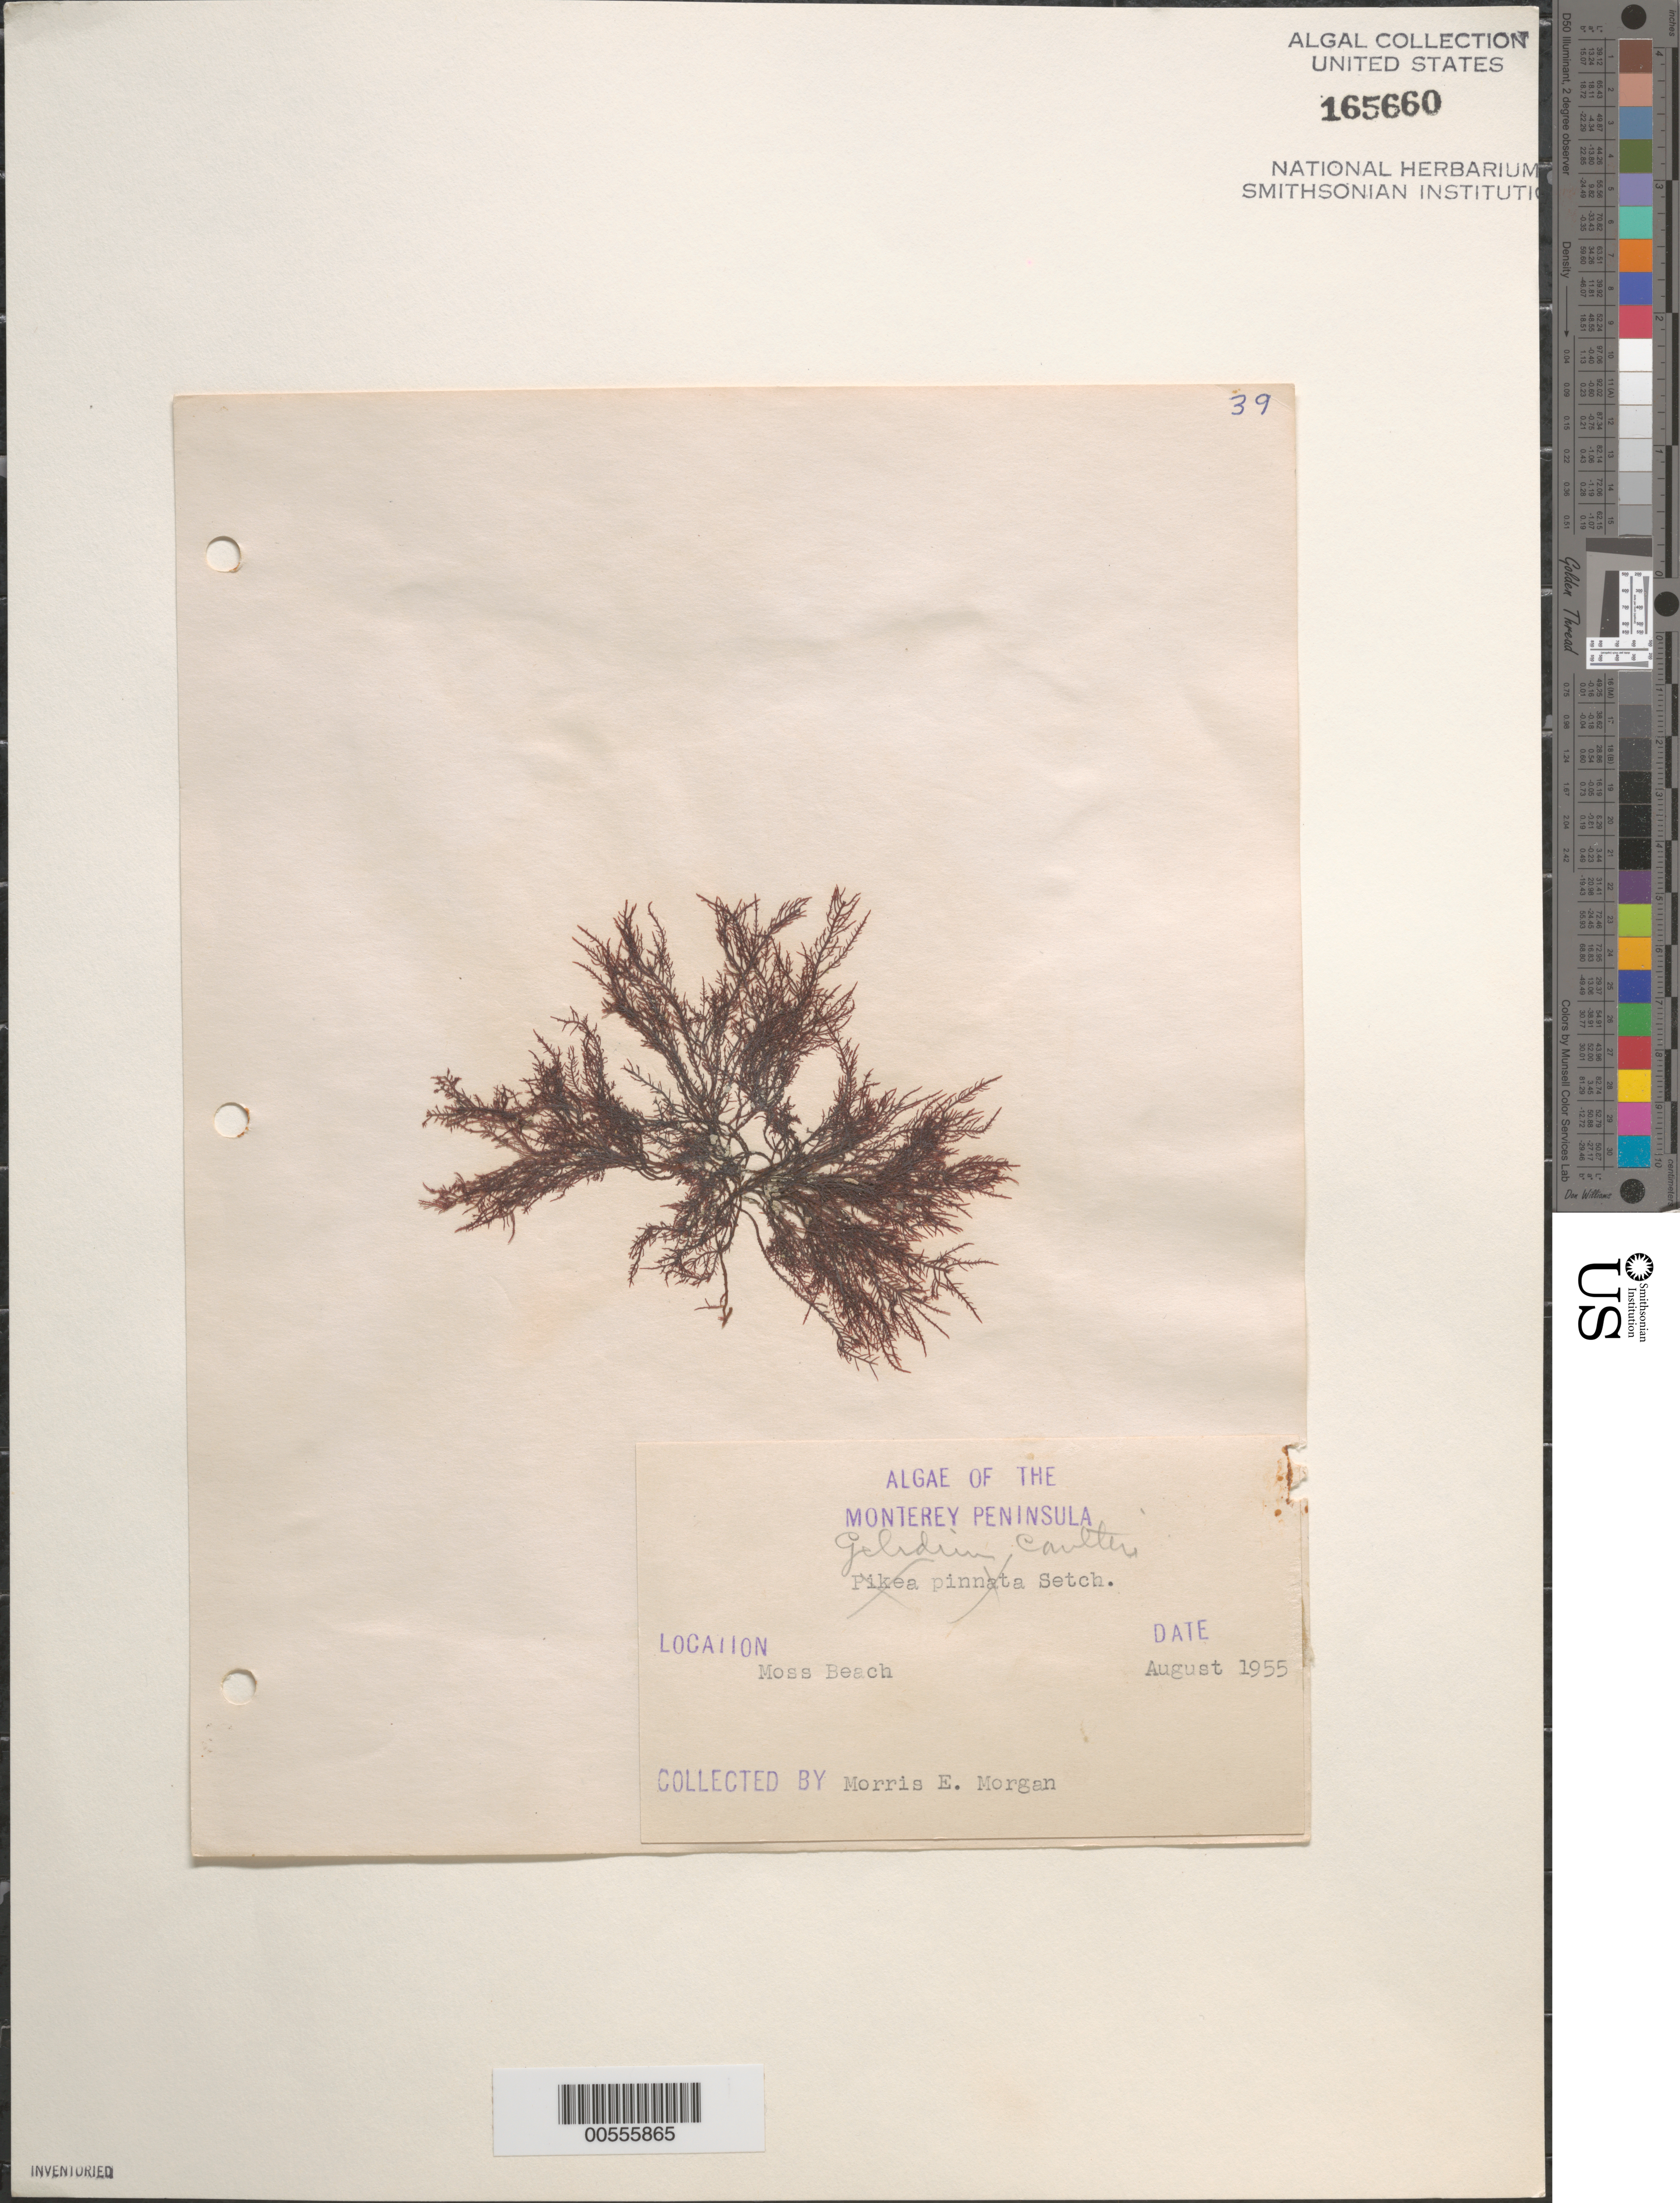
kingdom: Plantae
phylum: Rhodophyta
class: Florideophyceae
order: Gelidiales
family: Gelidiaceae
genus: Gelidium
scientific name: Gelidium coulteri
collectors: M. Morgan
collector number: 39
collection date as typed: Aug 1955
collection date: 1955-08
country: United States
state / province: California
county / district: Monterey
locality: Moss Beach, Monterey Peninsula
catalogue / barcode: US 165660